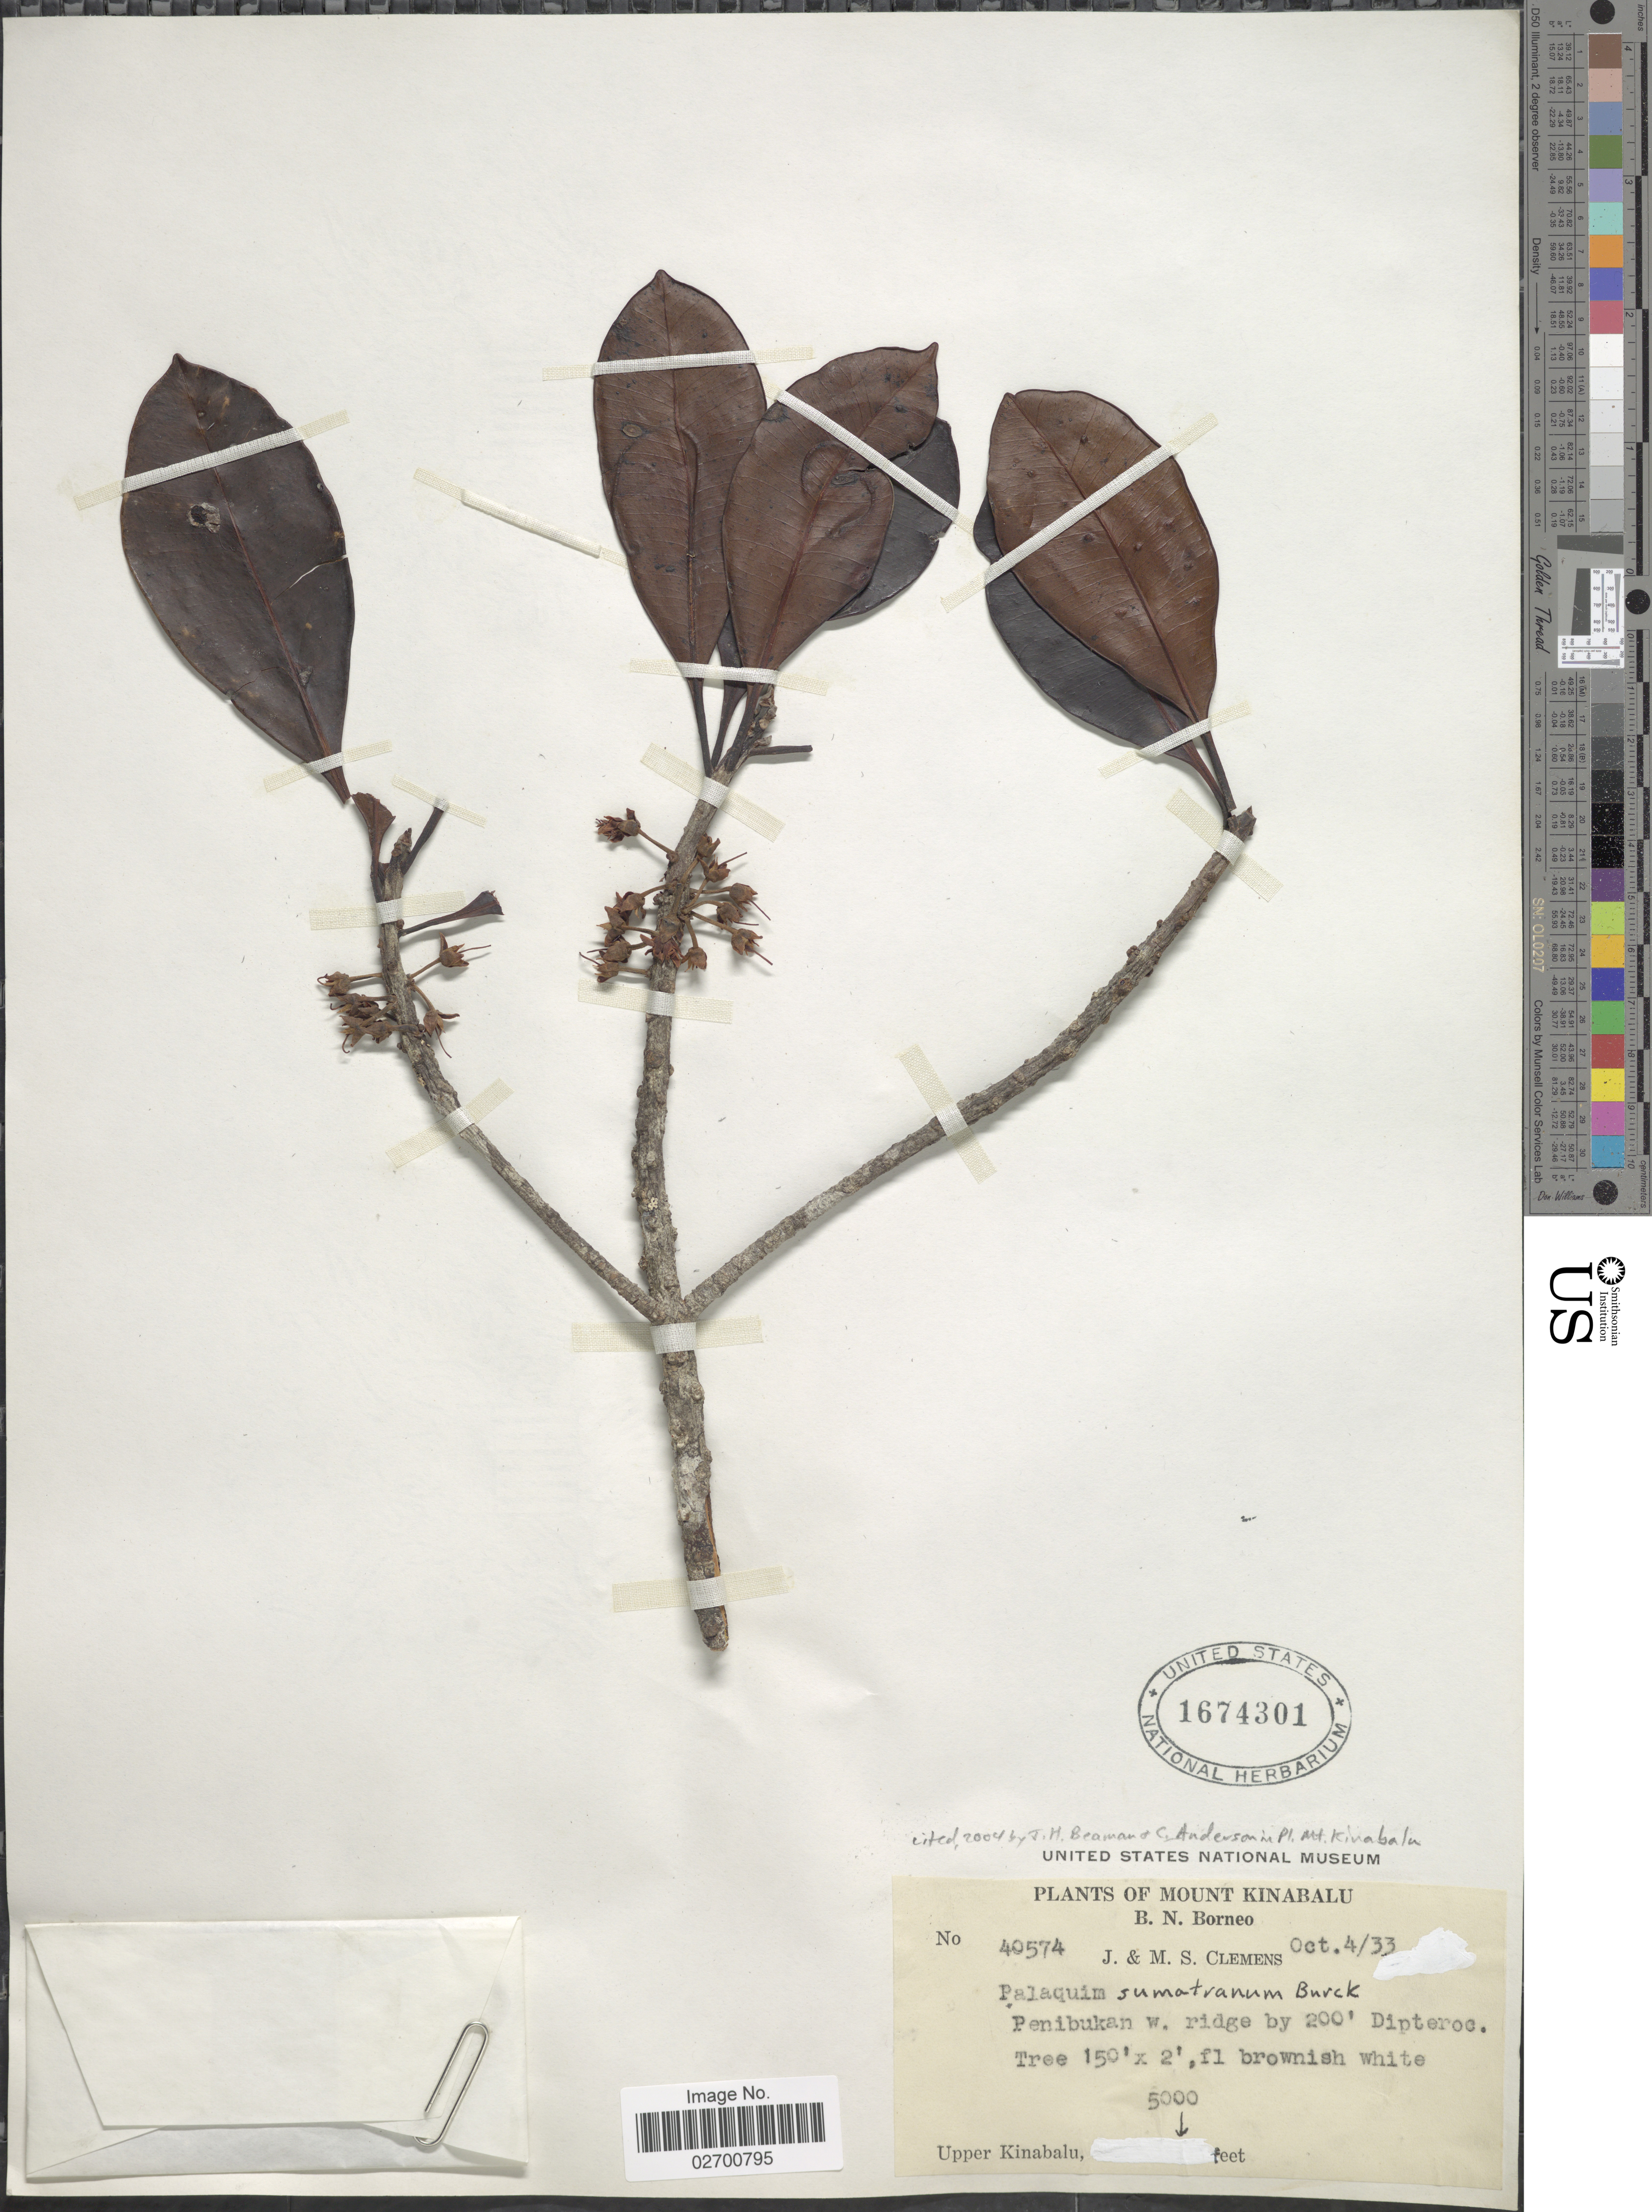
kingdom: Plantae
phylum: Tracheophyta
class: Magnoliopsida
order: Ericales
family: Sapotaceae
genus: Palaquium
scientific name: Palaquium sumatranum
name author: Burck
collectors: J. Clemens & M. S. Clemens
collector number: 40574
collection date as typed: Transcribed d/m/y: 4/10/33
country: Malaysia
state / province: Sabah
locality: Mount Kinabalu, B. N. Borneo. Penibukan w. ridge by 200' Dipteroo. Upper Kinabalu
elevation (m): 1524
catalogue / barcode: US 1674301